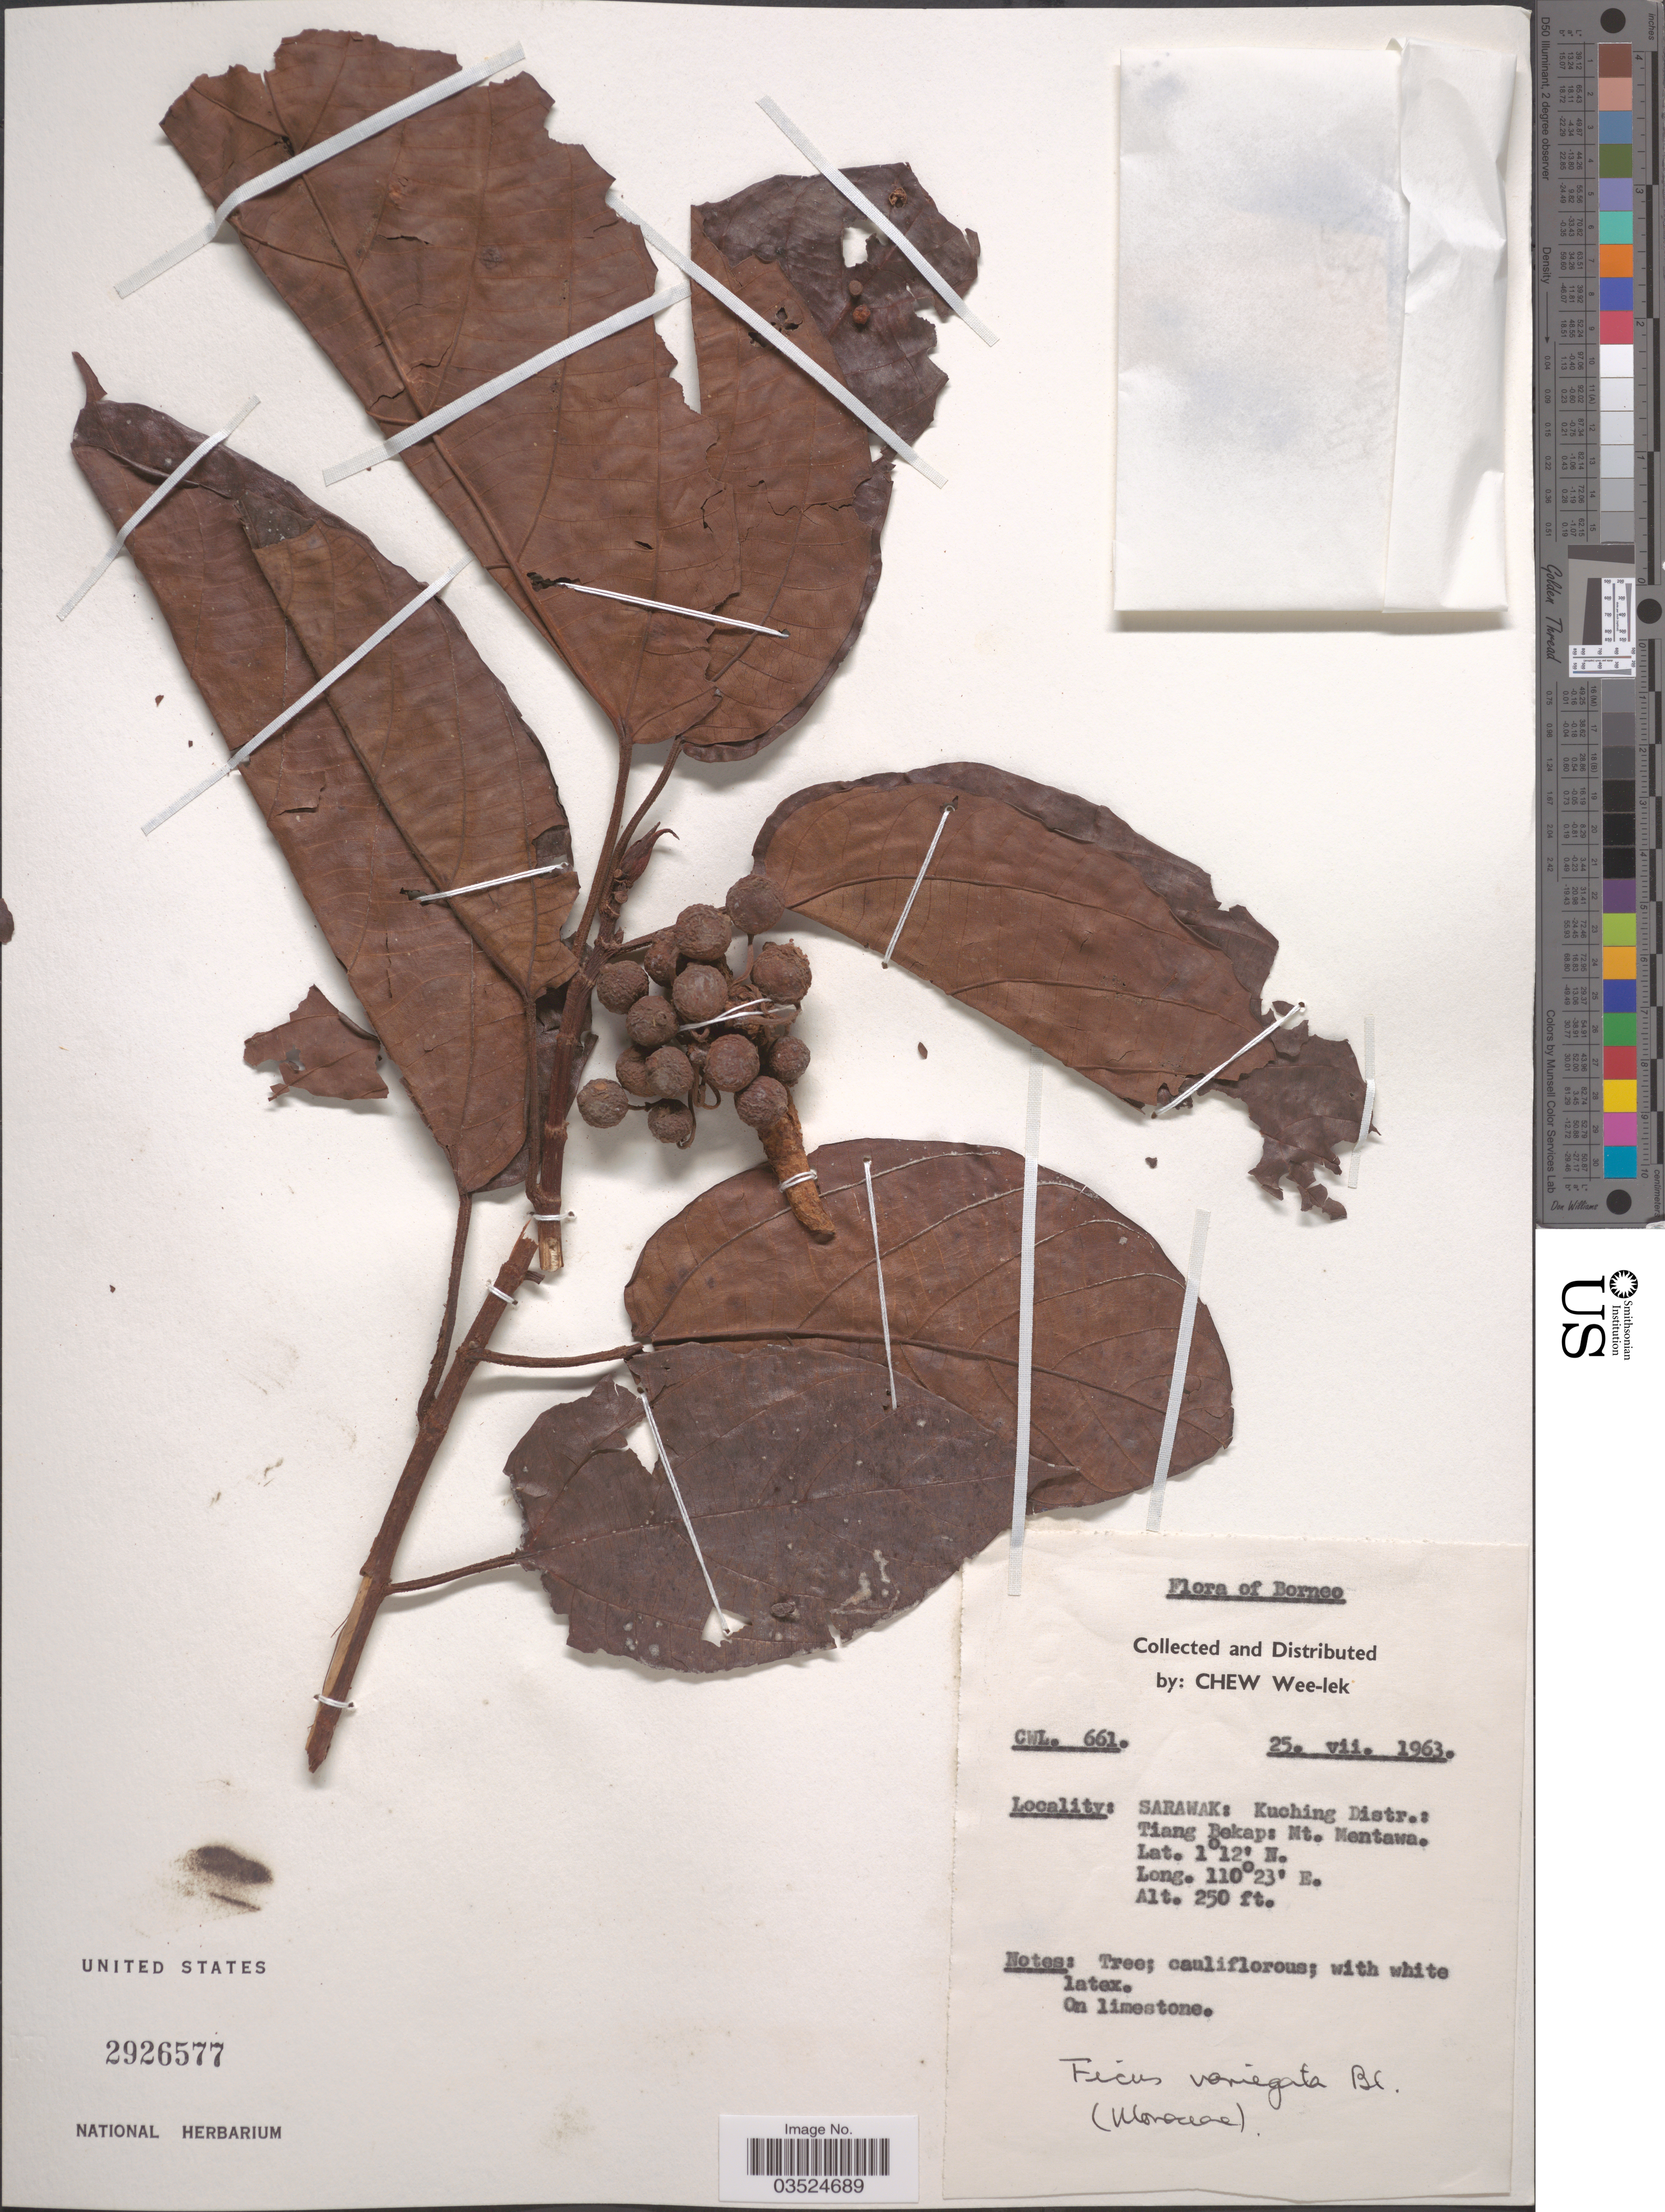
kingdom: Plantae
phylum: Tracheophyta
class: Magnoliopsida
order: Rosales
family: Moraceae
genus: Ficus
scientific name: Ficus variegata var. variegata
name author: Blume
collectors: W. Chew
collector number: CWL 661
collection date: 1963-07-25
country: Malaysia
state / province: Sarawak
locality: Borneo. Kuching Distr.: Tiang Bekap: Mt. Mentawa.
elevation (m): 76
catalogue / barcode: US 2926577